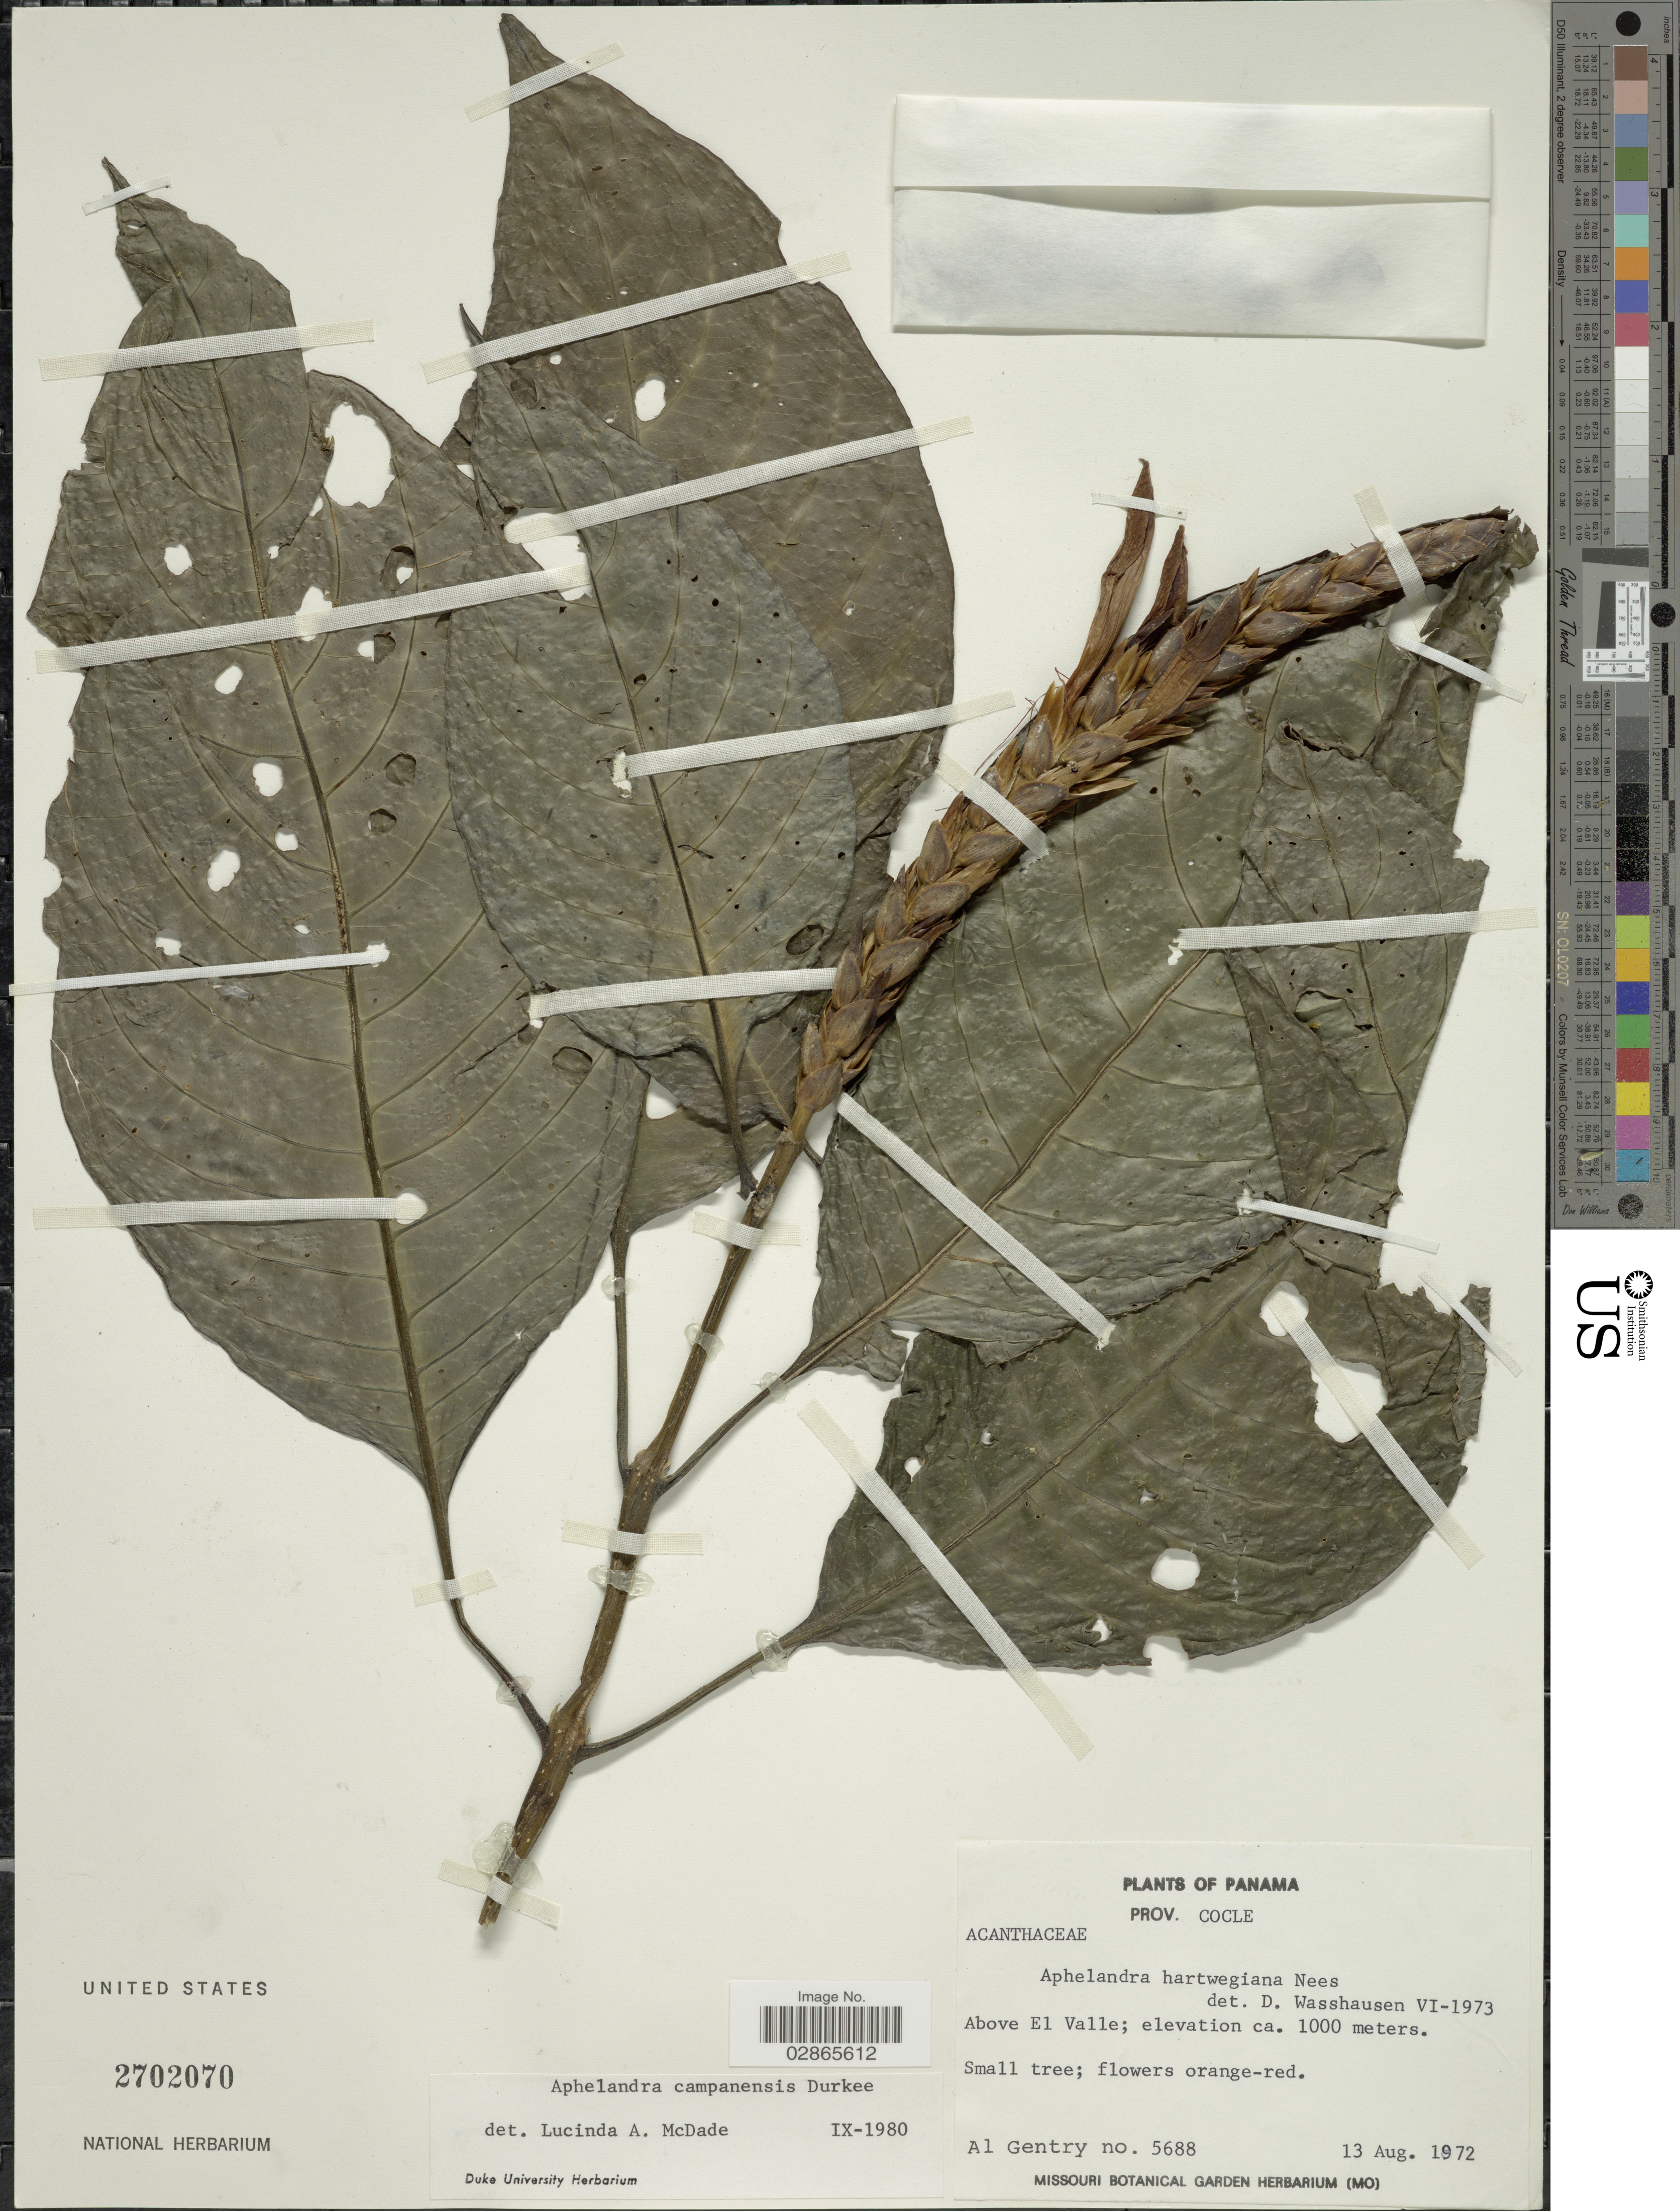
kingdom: Plantae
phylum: Tracheophyta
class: Magnoliopsida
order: Lamiales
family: Acanthaceae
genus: Aphelandra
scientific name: Aphelandra campanensis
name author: Durkee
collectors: A. H. Gentry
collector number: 5688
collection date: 1972-08-13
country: Panama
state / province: Coclé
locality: Above El Valle.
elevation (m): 1000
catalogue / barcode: US 2702070